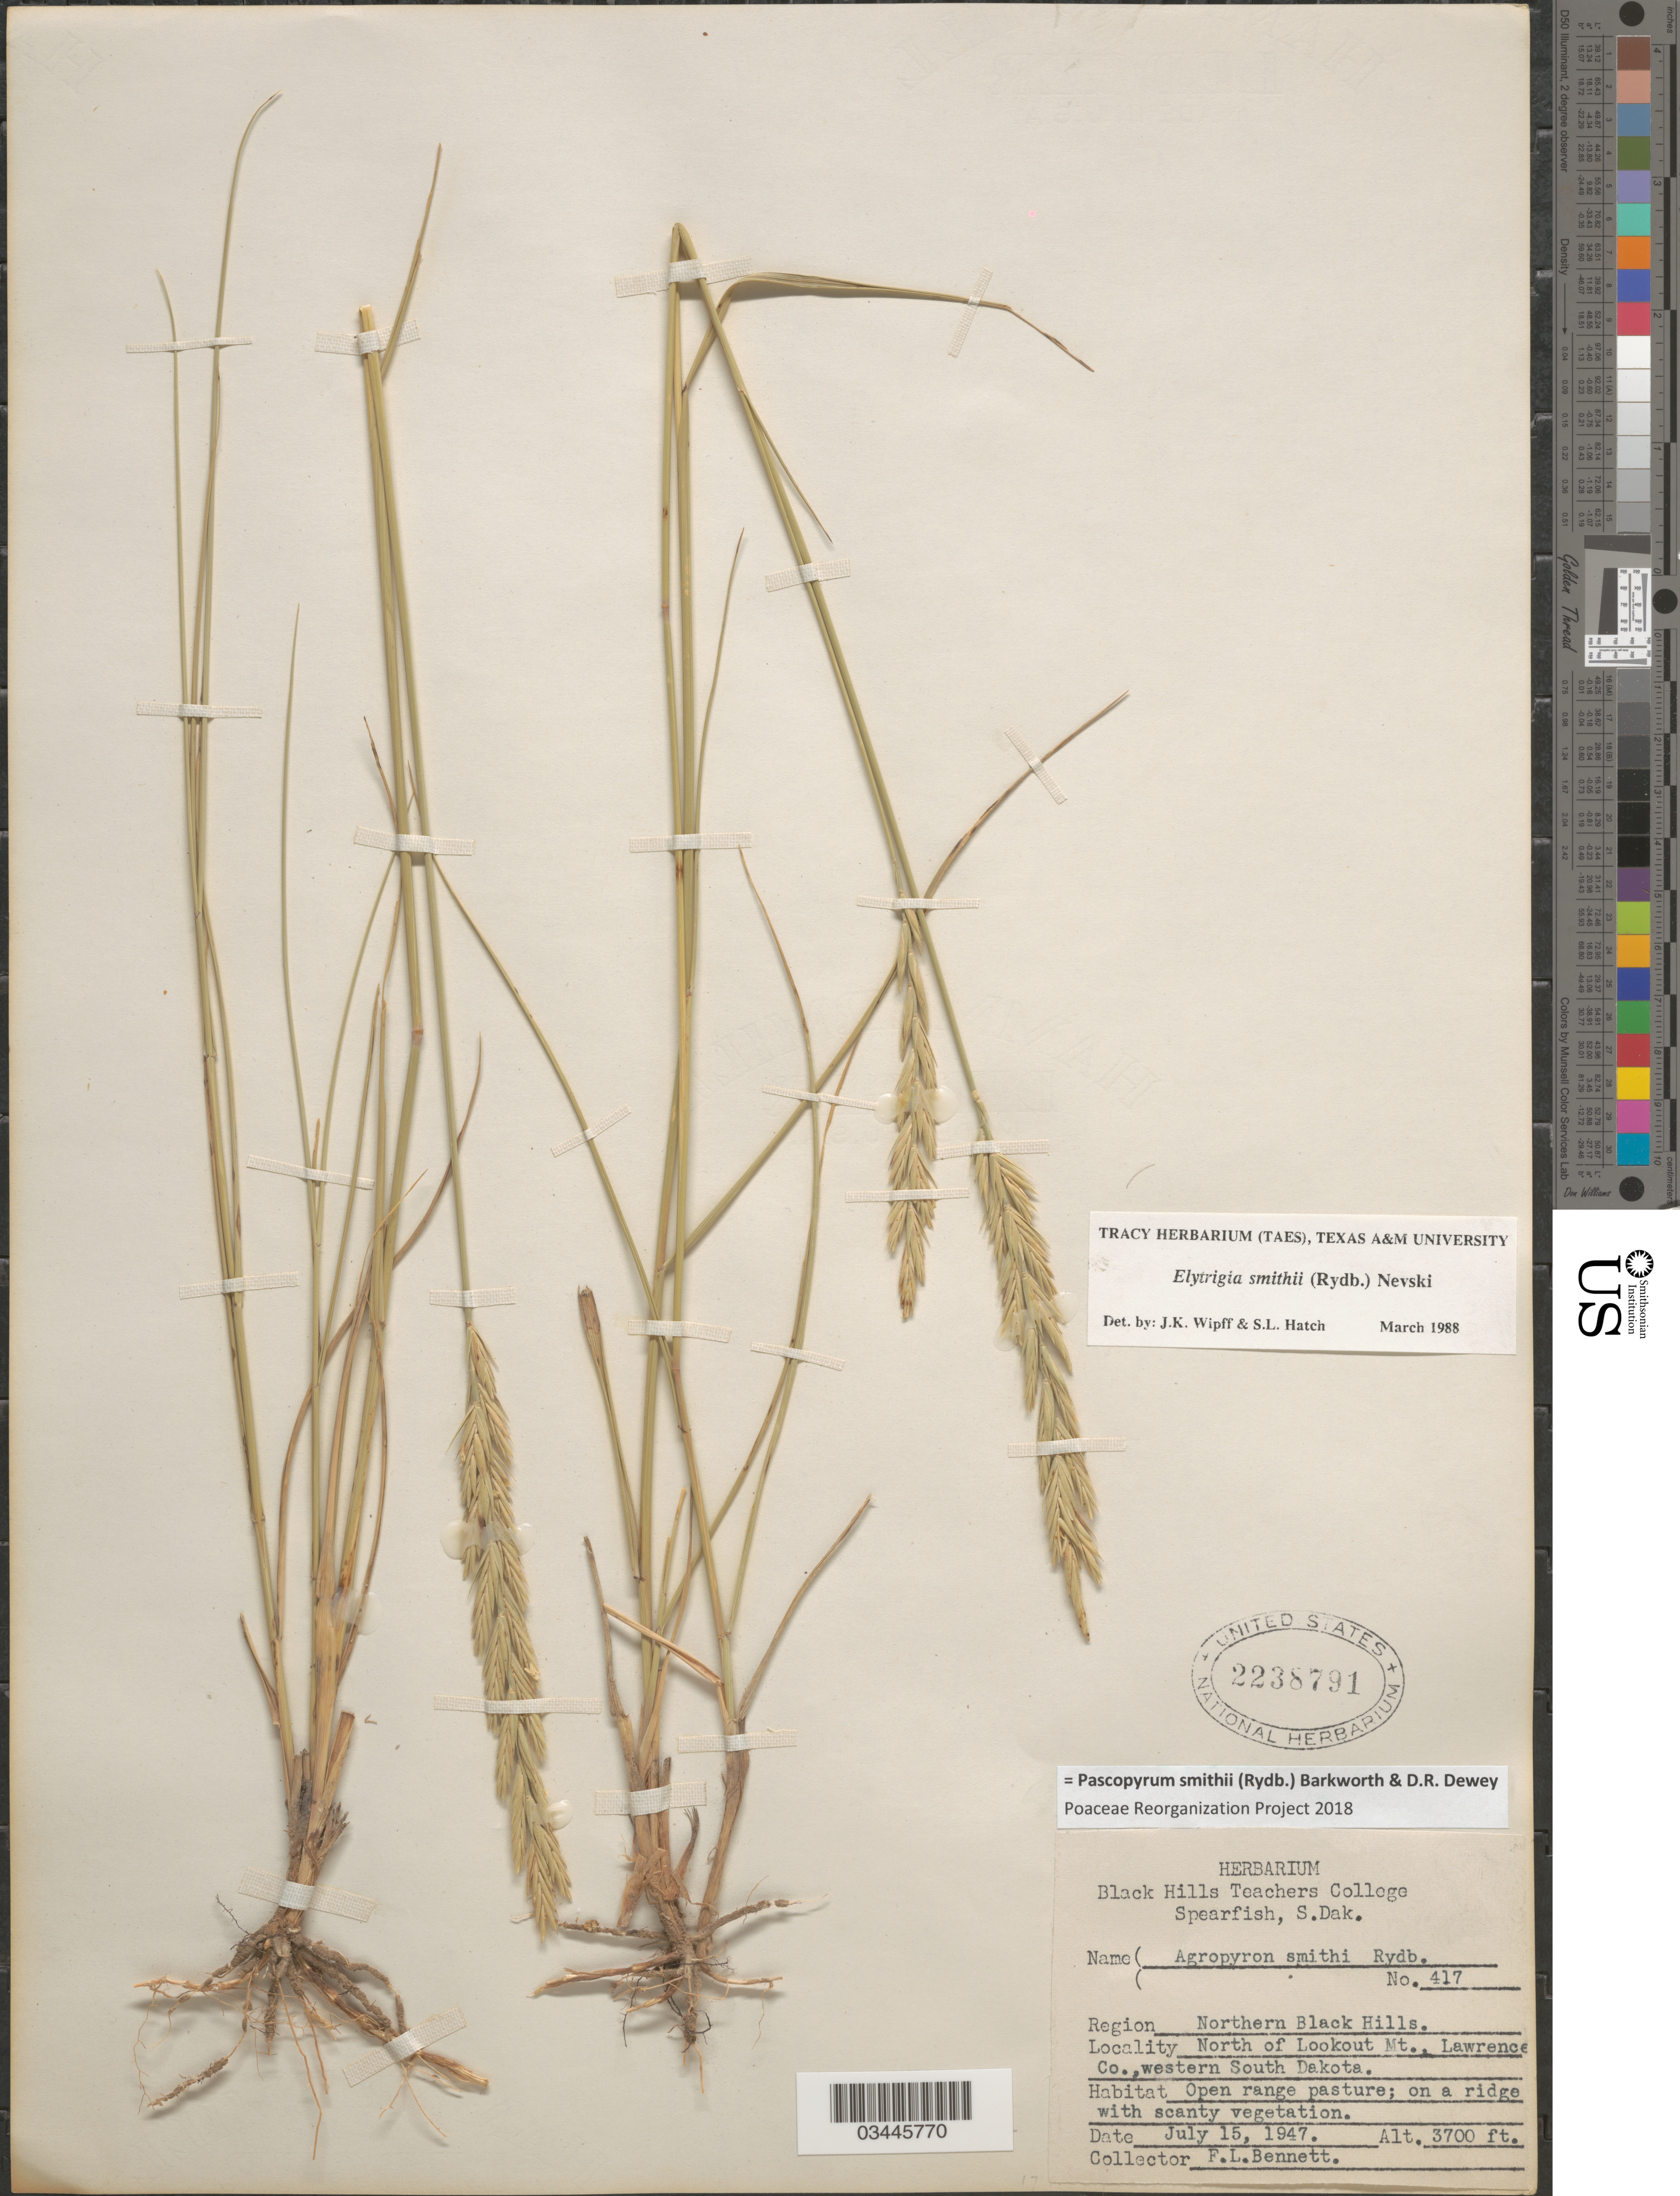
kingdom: Plantae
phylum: Tracheophyta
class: Liliopsida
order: Poales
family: Poaceae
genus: Pascopyrum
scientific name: Pascopyrum smithii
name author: (Rydb.) Barkworth & Dewey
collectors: F. Bennett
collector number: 417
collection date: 1947-07-15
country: United States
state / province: South Dakota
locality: Region Northern Black Hills. North of Lookout Mt., Lawrence Co., western South Dakota. Open range pasture; on a ridge with scanty vegetation.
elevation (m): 1128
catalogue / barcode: US 2238791